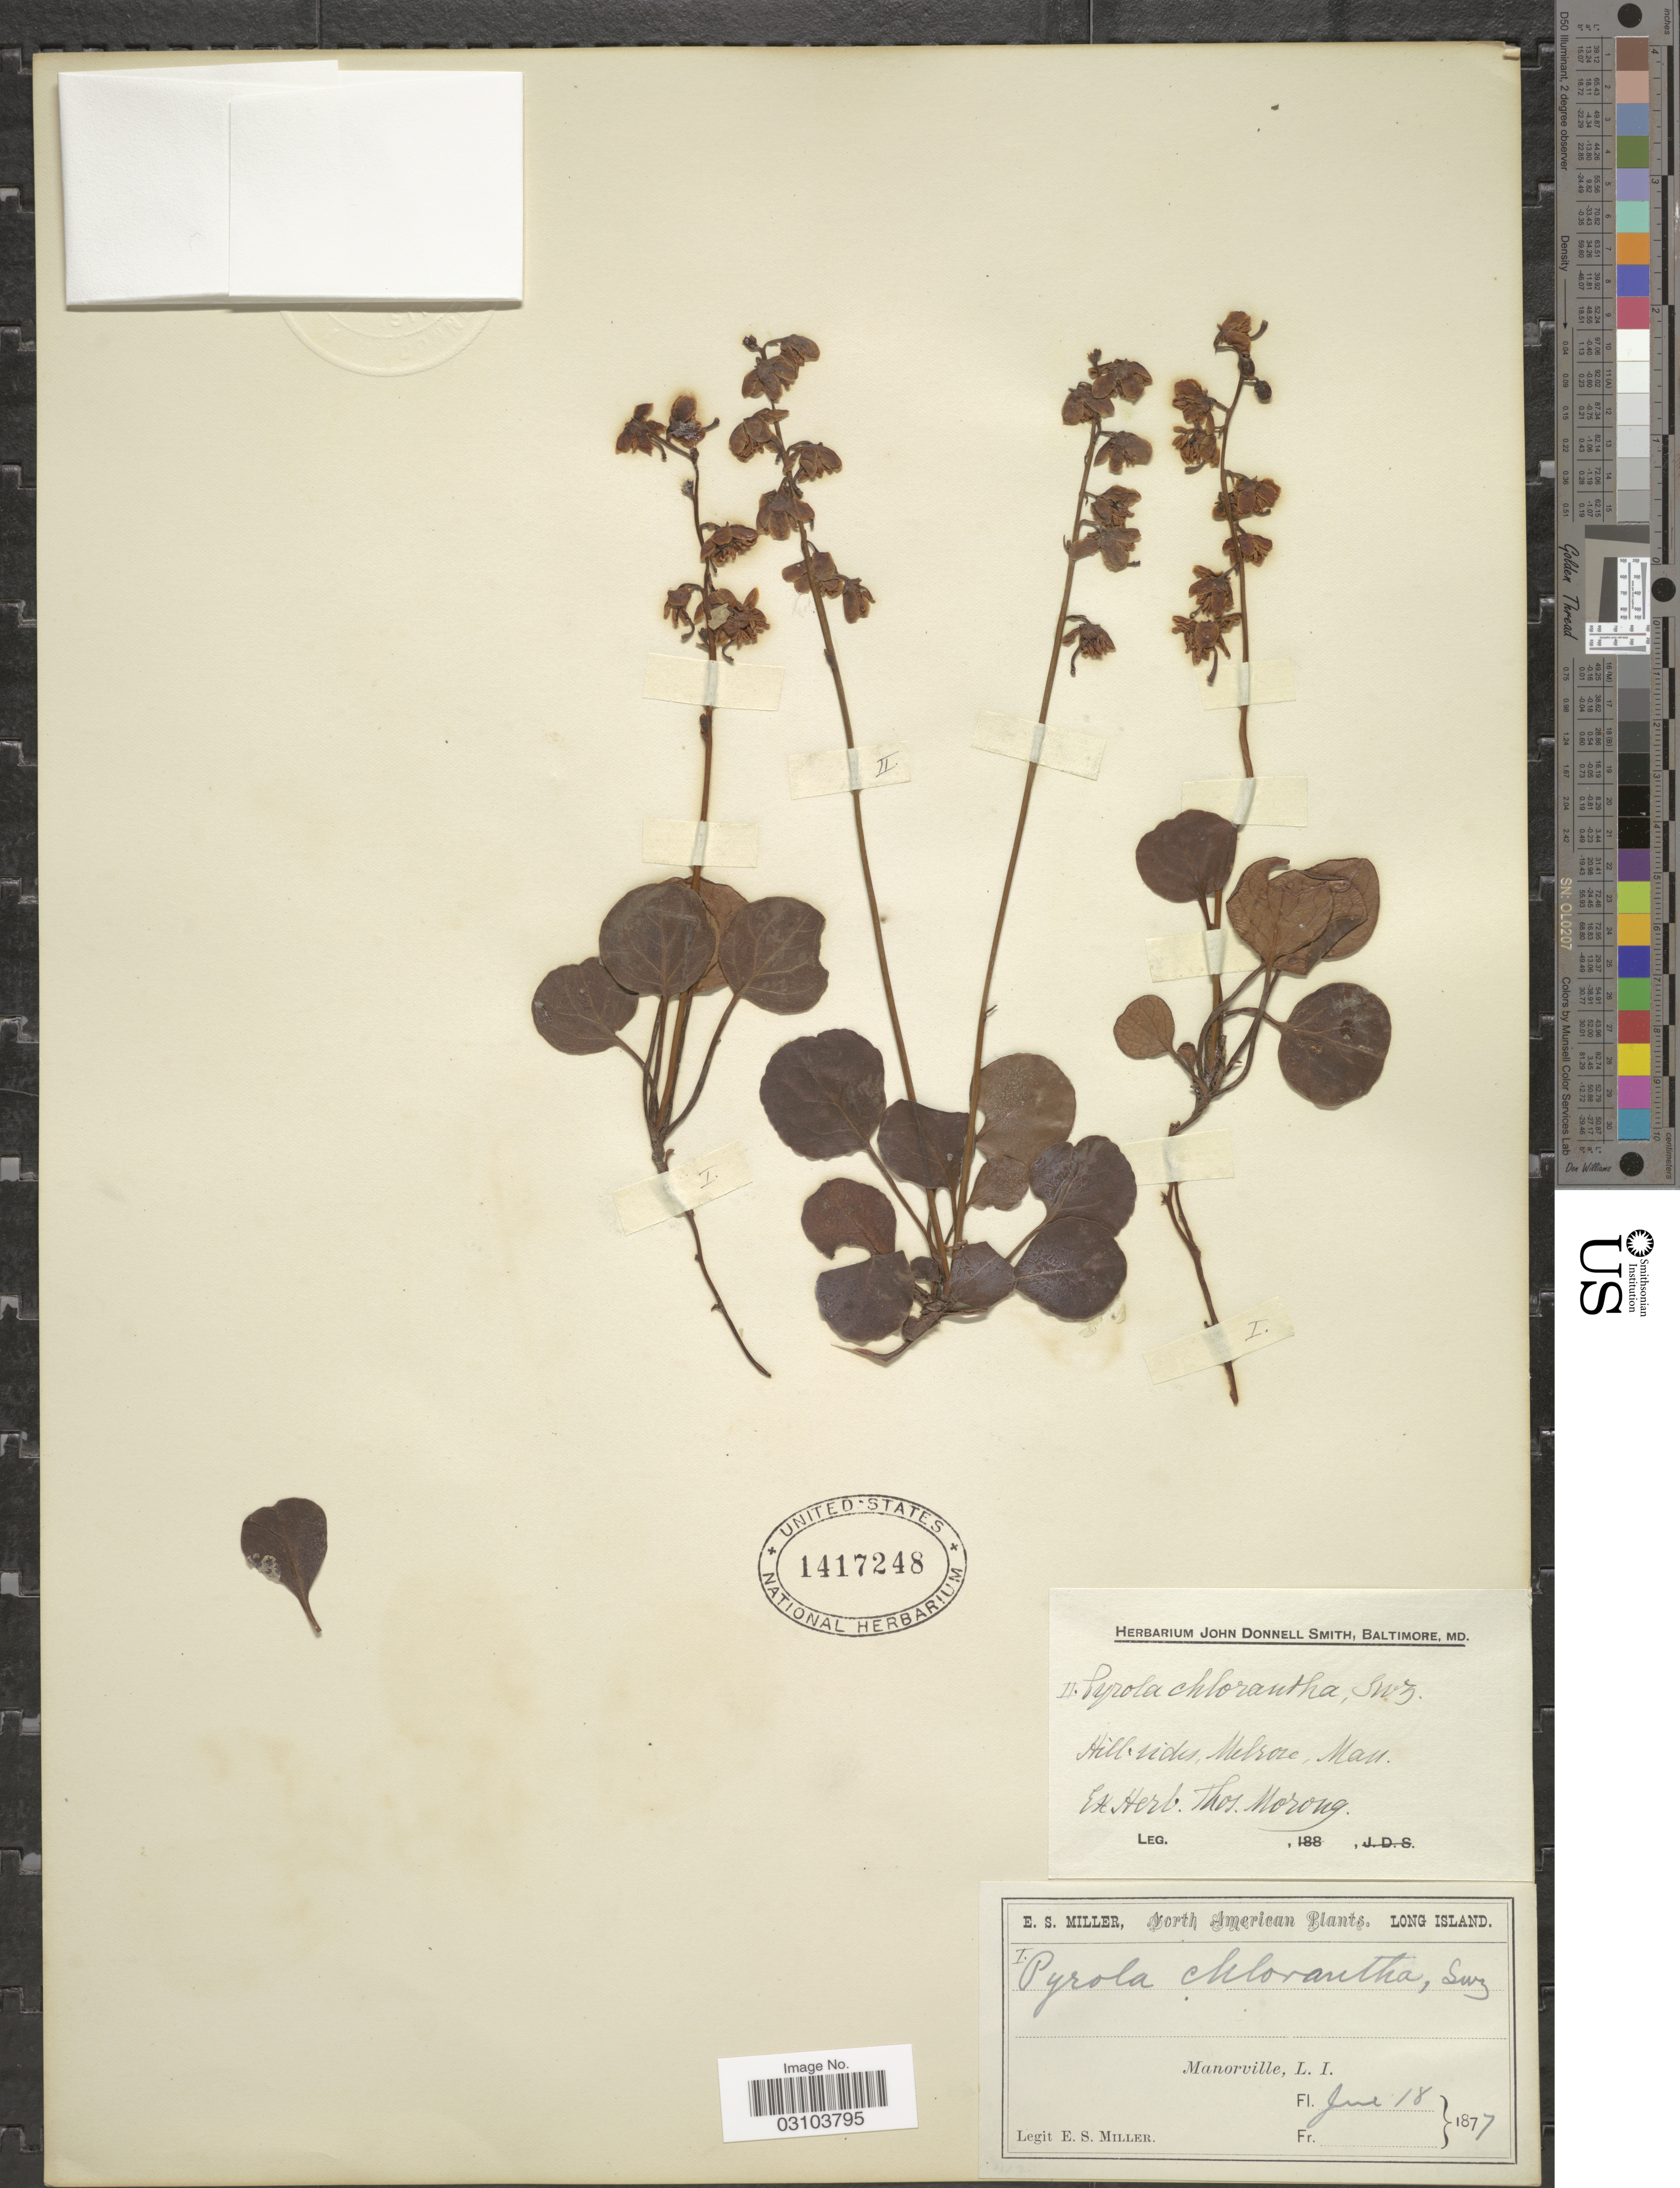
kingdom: Plantae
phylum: Tracheophyta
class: Magnoliopsida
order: Ericales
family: Ericaceae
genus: Pyrola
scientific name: Pyrola chlorantha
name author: Schweigg.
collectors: E. S. Miller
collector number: I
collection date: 1877-06-18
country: United States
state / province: New York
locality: Manorville, L. I.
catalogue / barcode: US 1417248